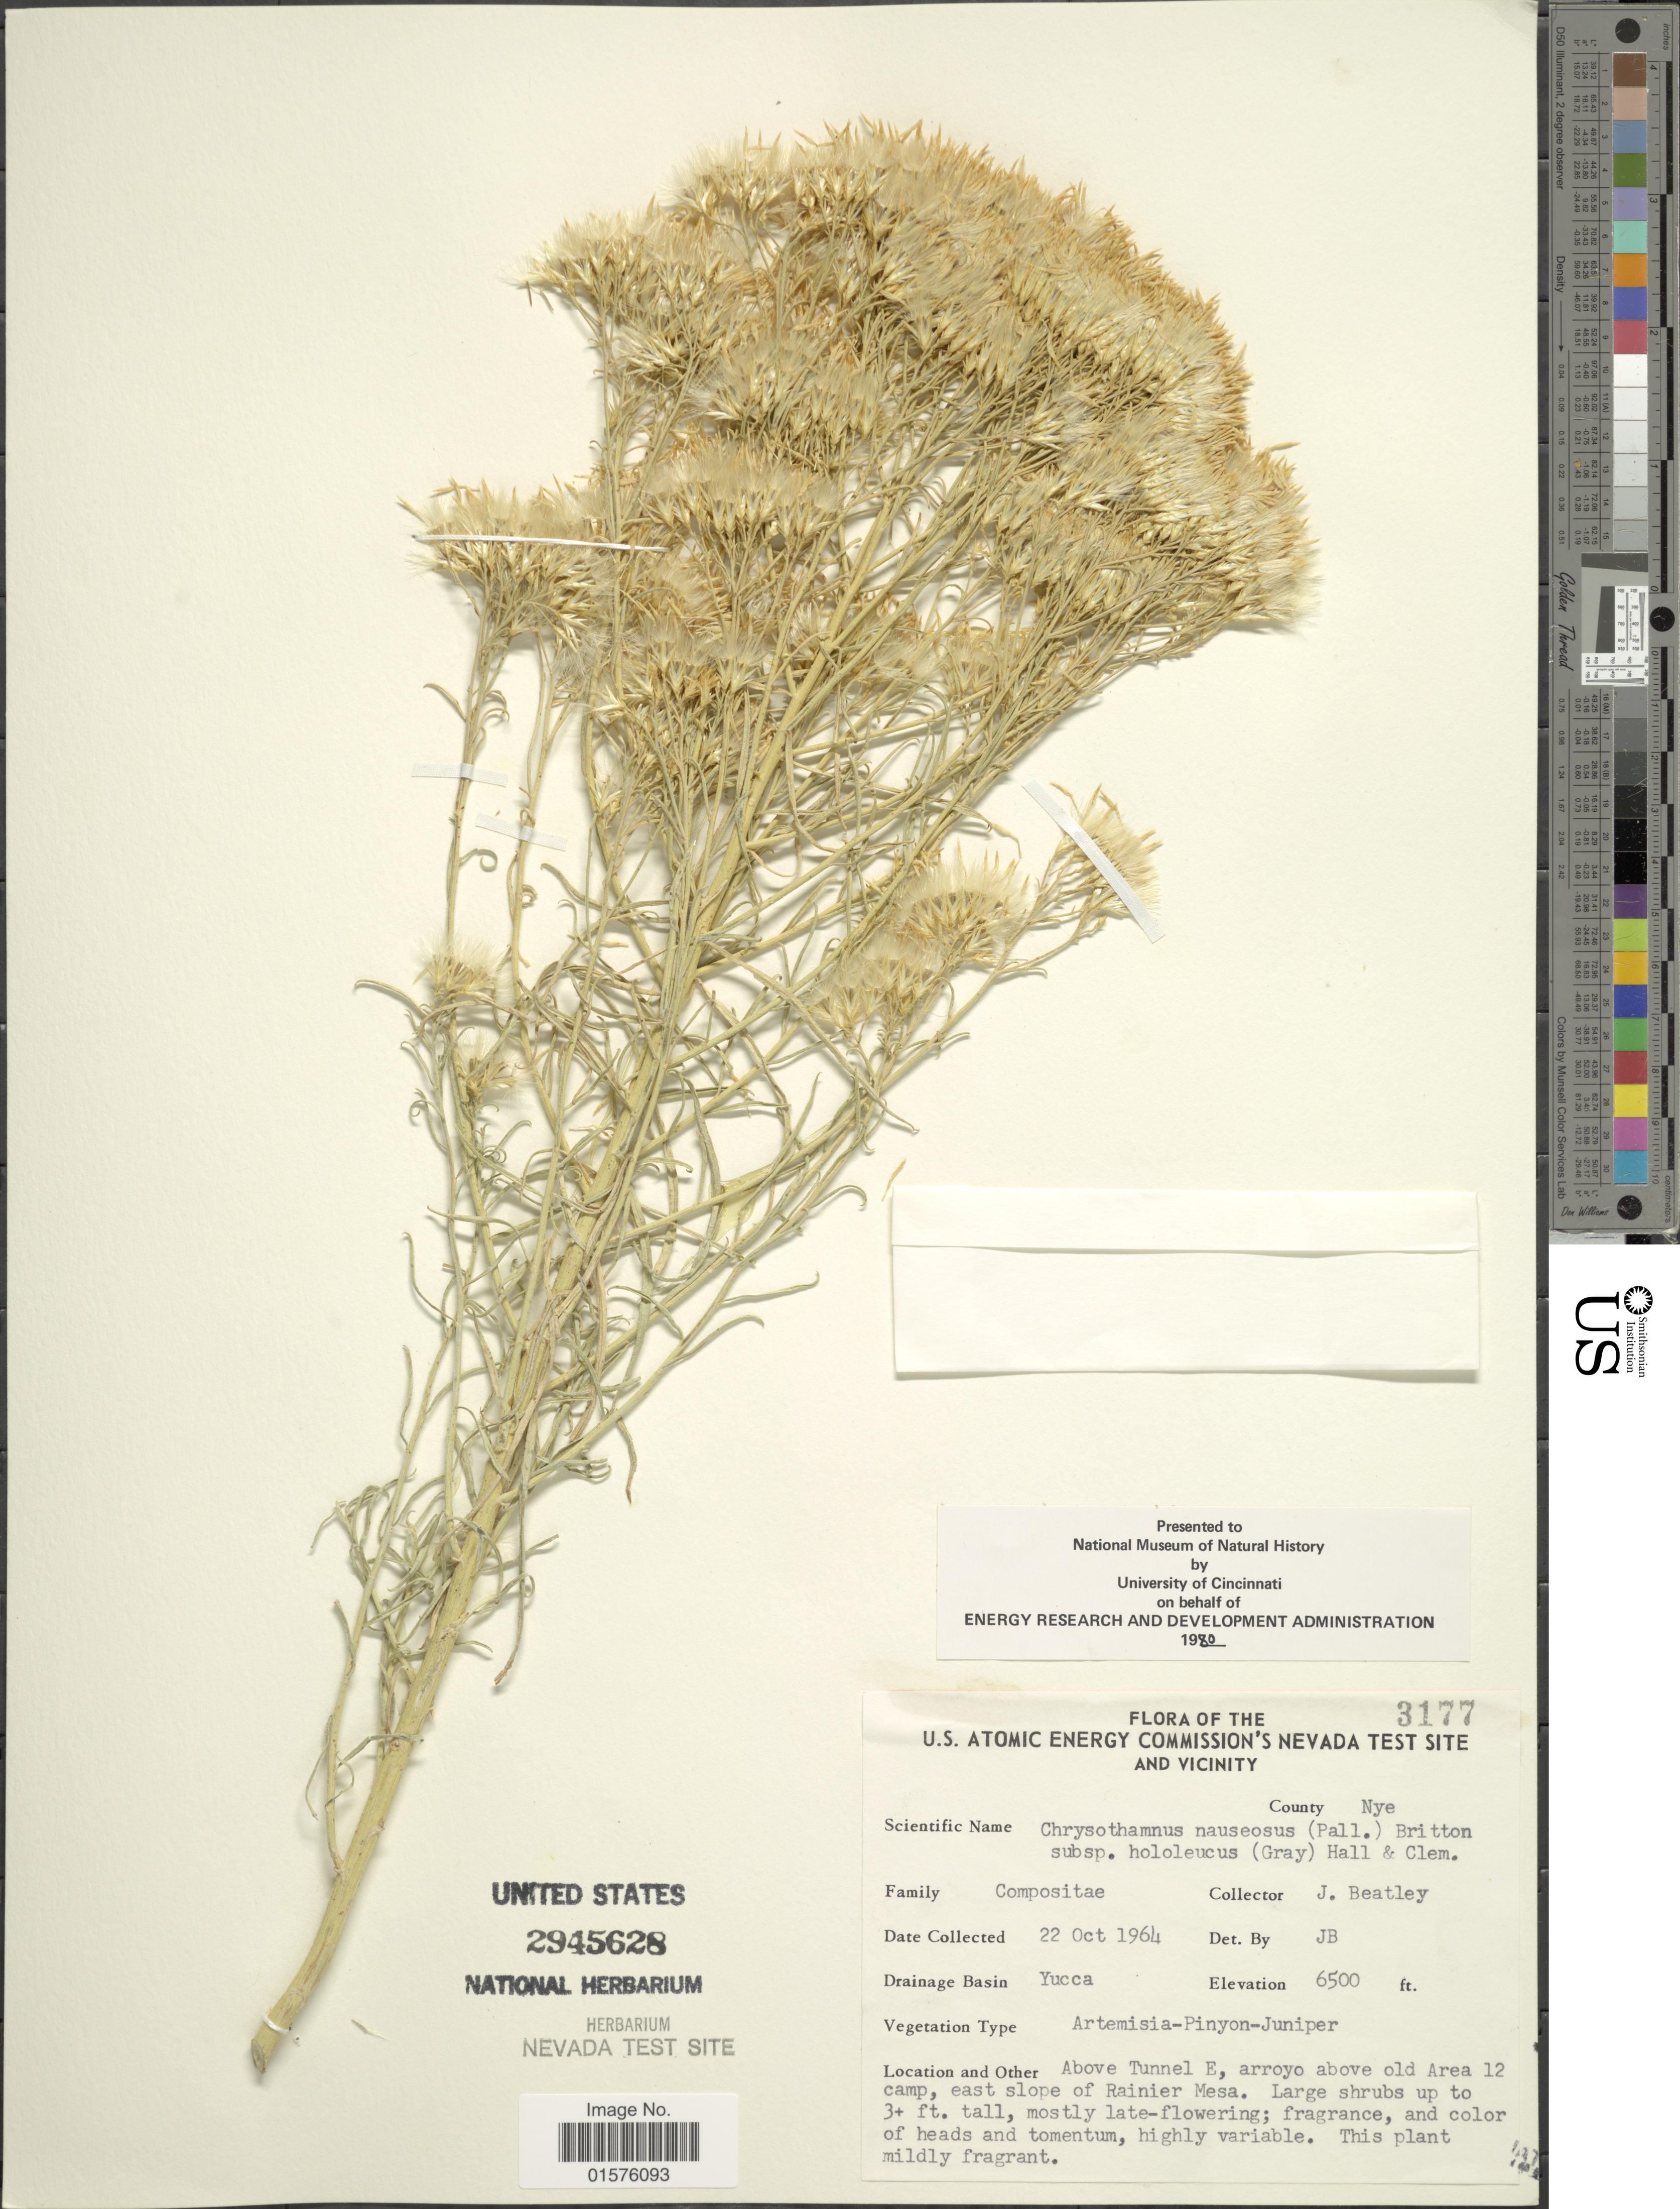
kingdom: Plantae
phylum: Tracheophyta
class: Magnoliopsida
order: Asterales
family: Asteraceae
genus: Ericameria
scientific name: Ericameria nauseosa var. hololeuca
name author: (A. Gray) G.L. Nesom & G.I. Baird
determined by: Urbatsch, Lowell E., Curator (LSU), Louisiana State University (UNITED STATES)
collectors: J. C. Beatley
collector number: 3177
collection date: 1964-10-22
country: United States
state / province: Nevada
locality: The U.S. Atomic Energy Commision's Nevada test site and vicinity, County: Nye, above Tunnel E, arroyo above Area 12 camp, east slope of Rainier Mesa. Drainage basin: Yucca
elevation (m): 1981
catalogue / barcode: US 2945628